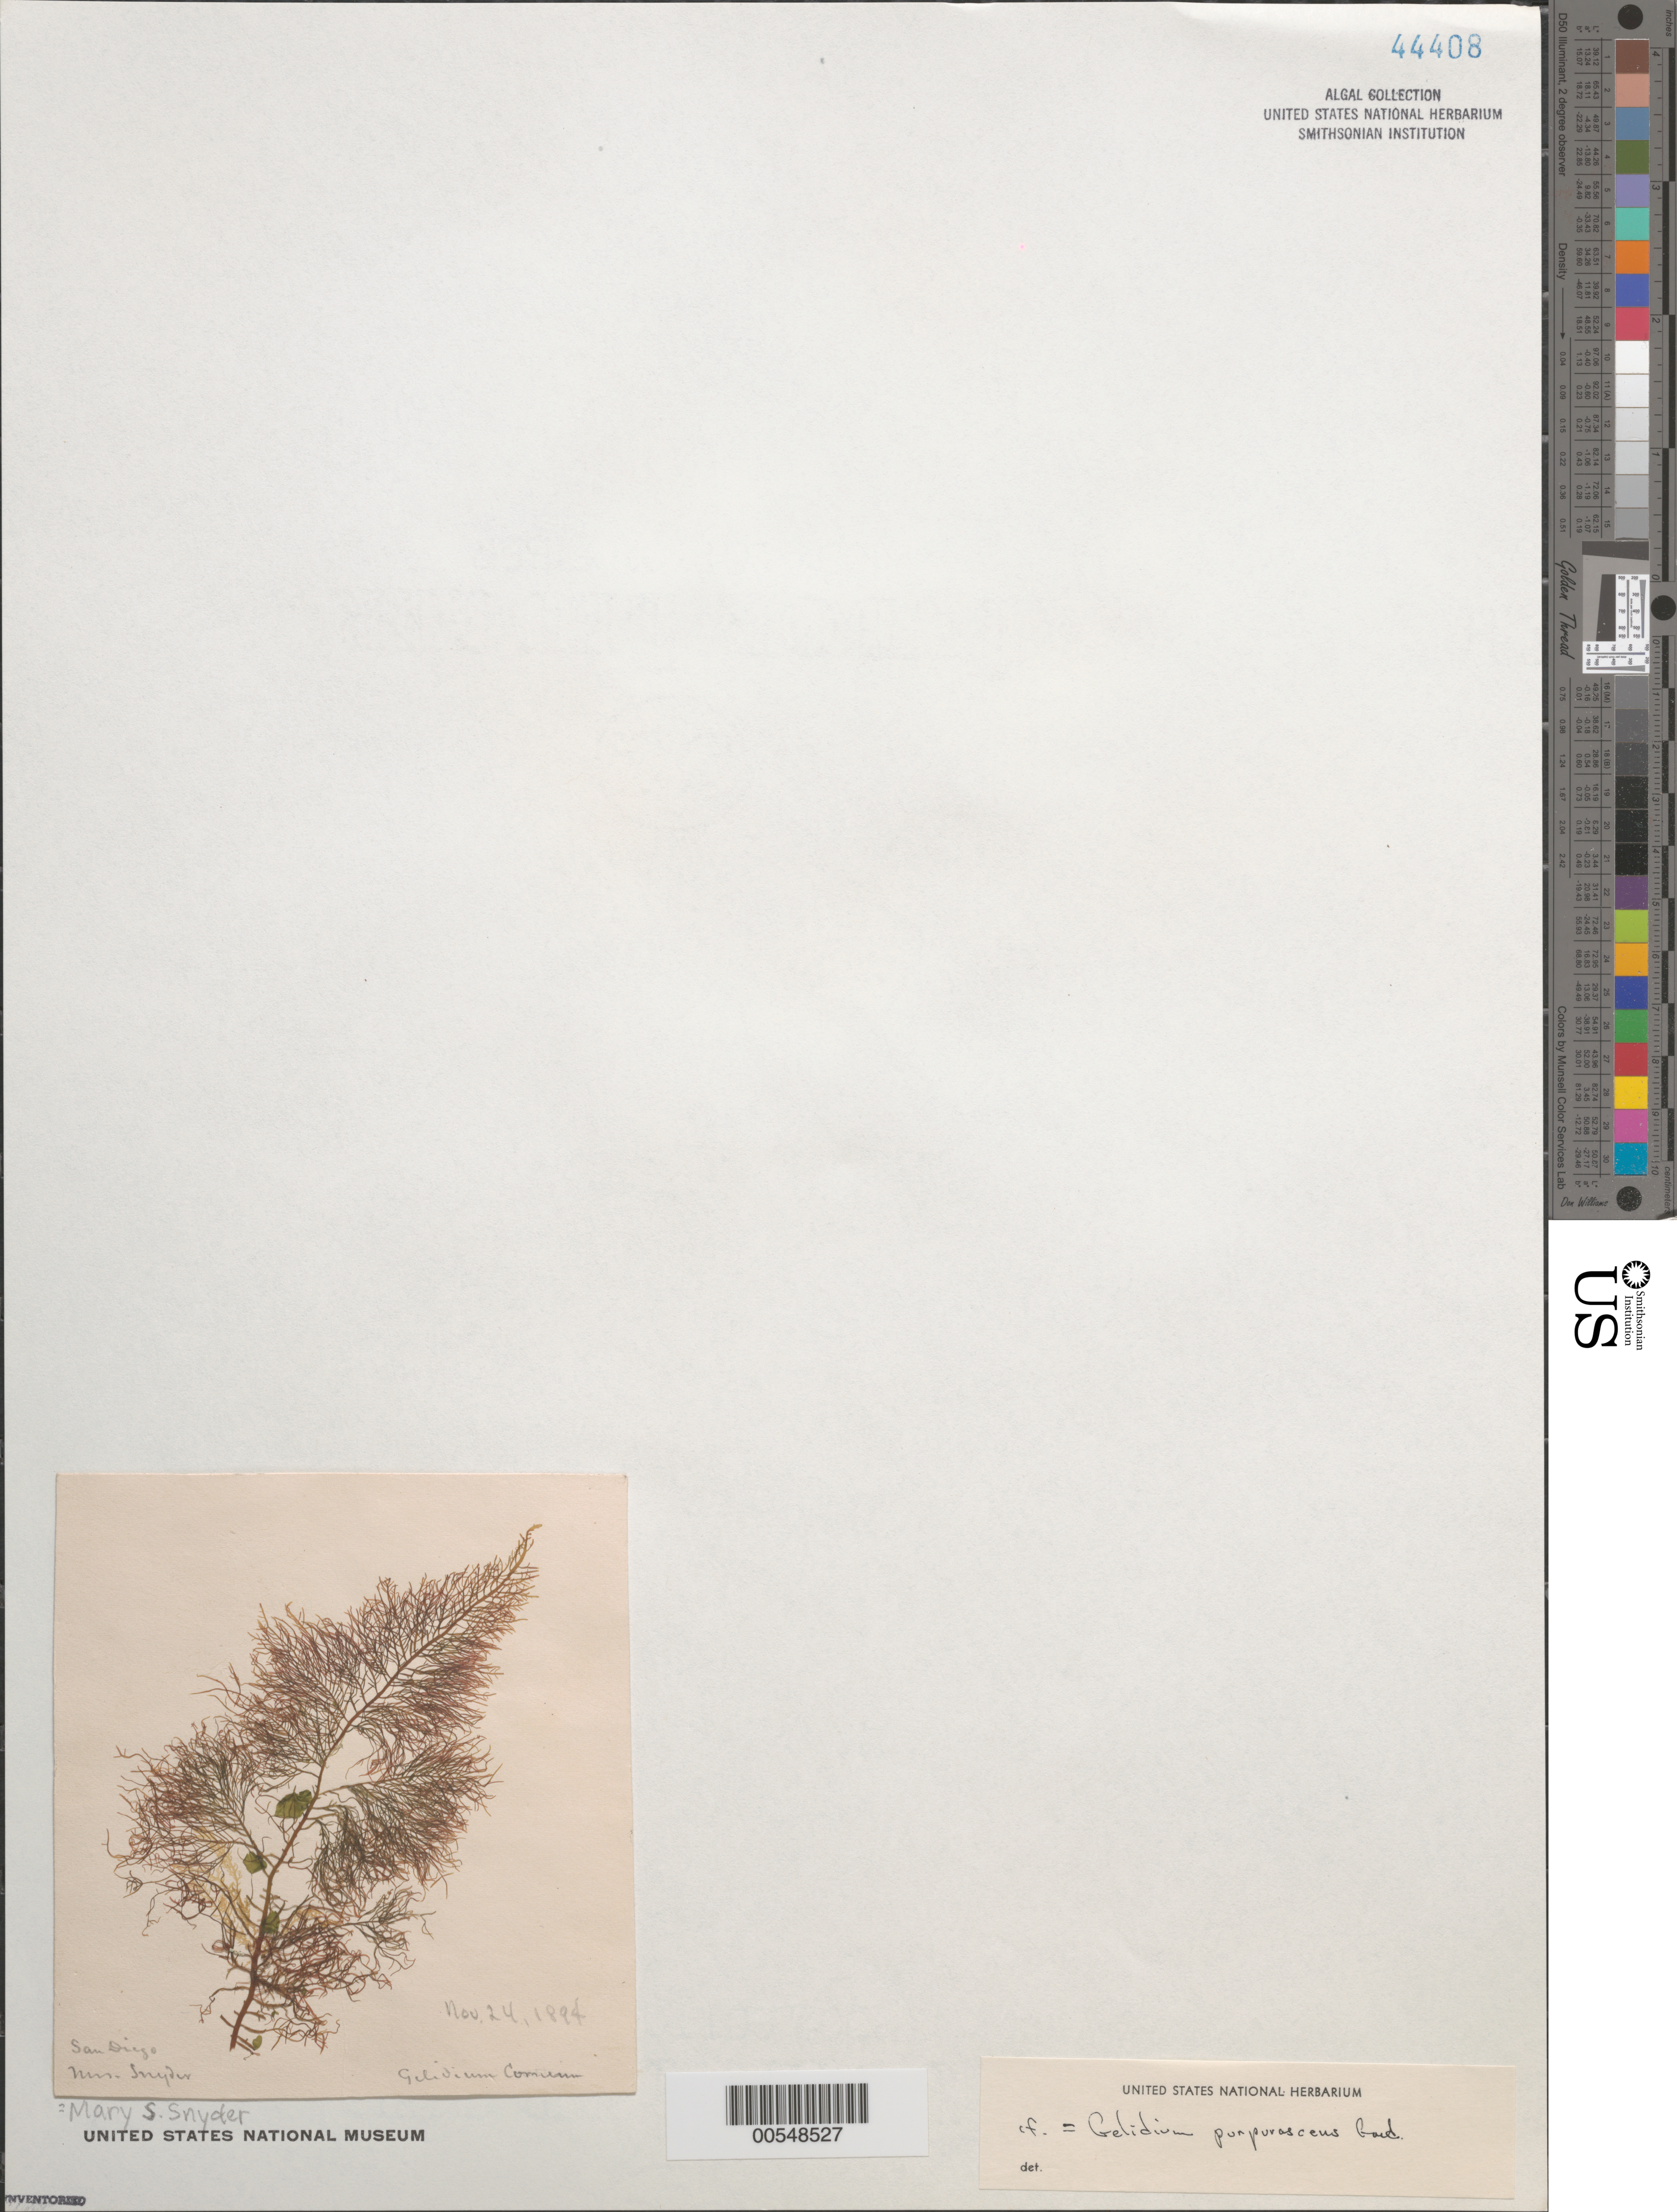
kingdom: Plantae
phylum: Rhodophyta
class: Florideophyceae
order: Gelidiales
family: Gelidiaceae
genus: Gelidium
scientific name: Gelidium purpurascens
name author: N.L. Gardner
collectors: M. Snyder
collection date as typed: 24 Nov 1894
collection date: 1894-11-24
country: United States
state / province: California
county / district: San Diego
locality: San Diego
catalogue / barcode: US 44408